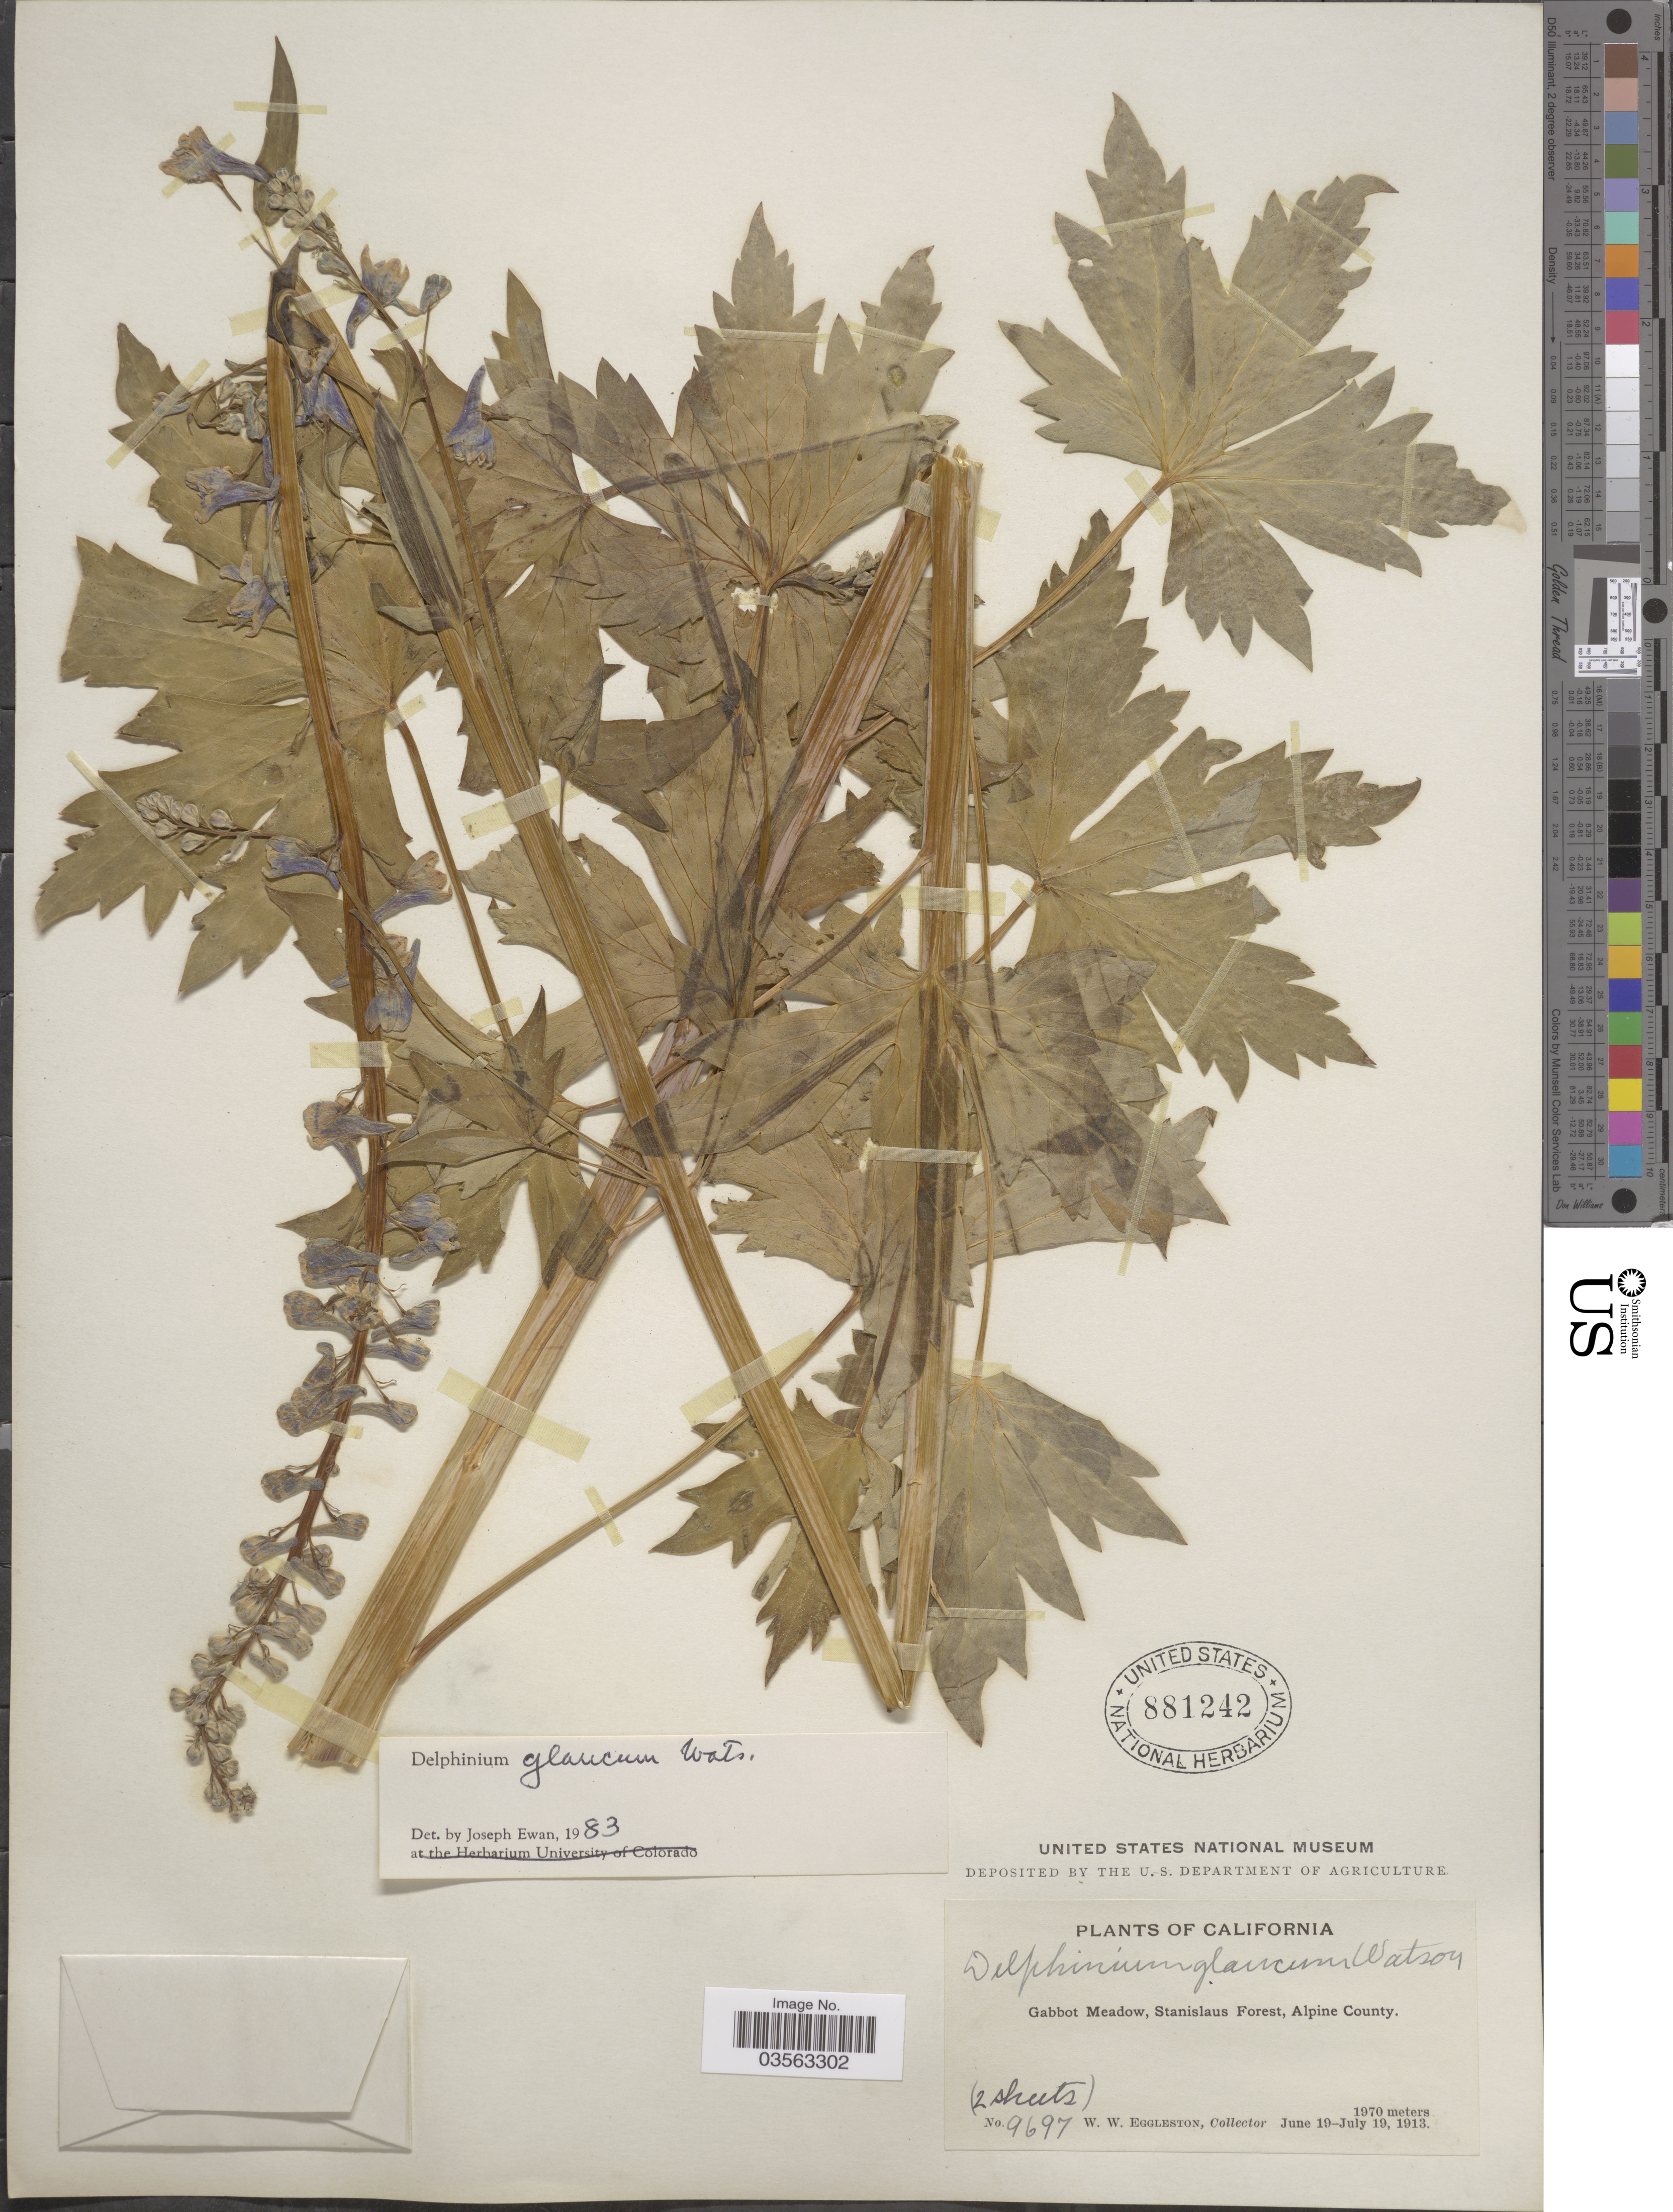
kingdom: Plantae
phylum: Tracheophyta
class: Magnoliopsida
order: Ranunculales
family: Ranunculaceae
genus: Delphinium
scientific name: Delphinium glaucum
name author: S. Watson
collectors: W. W. Eggleston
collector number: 9697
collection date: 1913-06-19/1913-07-19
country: United States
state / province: California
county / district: Alpine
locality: Gabbot Meadow, Stanislaus Forest, Alpine County.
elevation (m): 1970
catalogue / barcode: US 881242